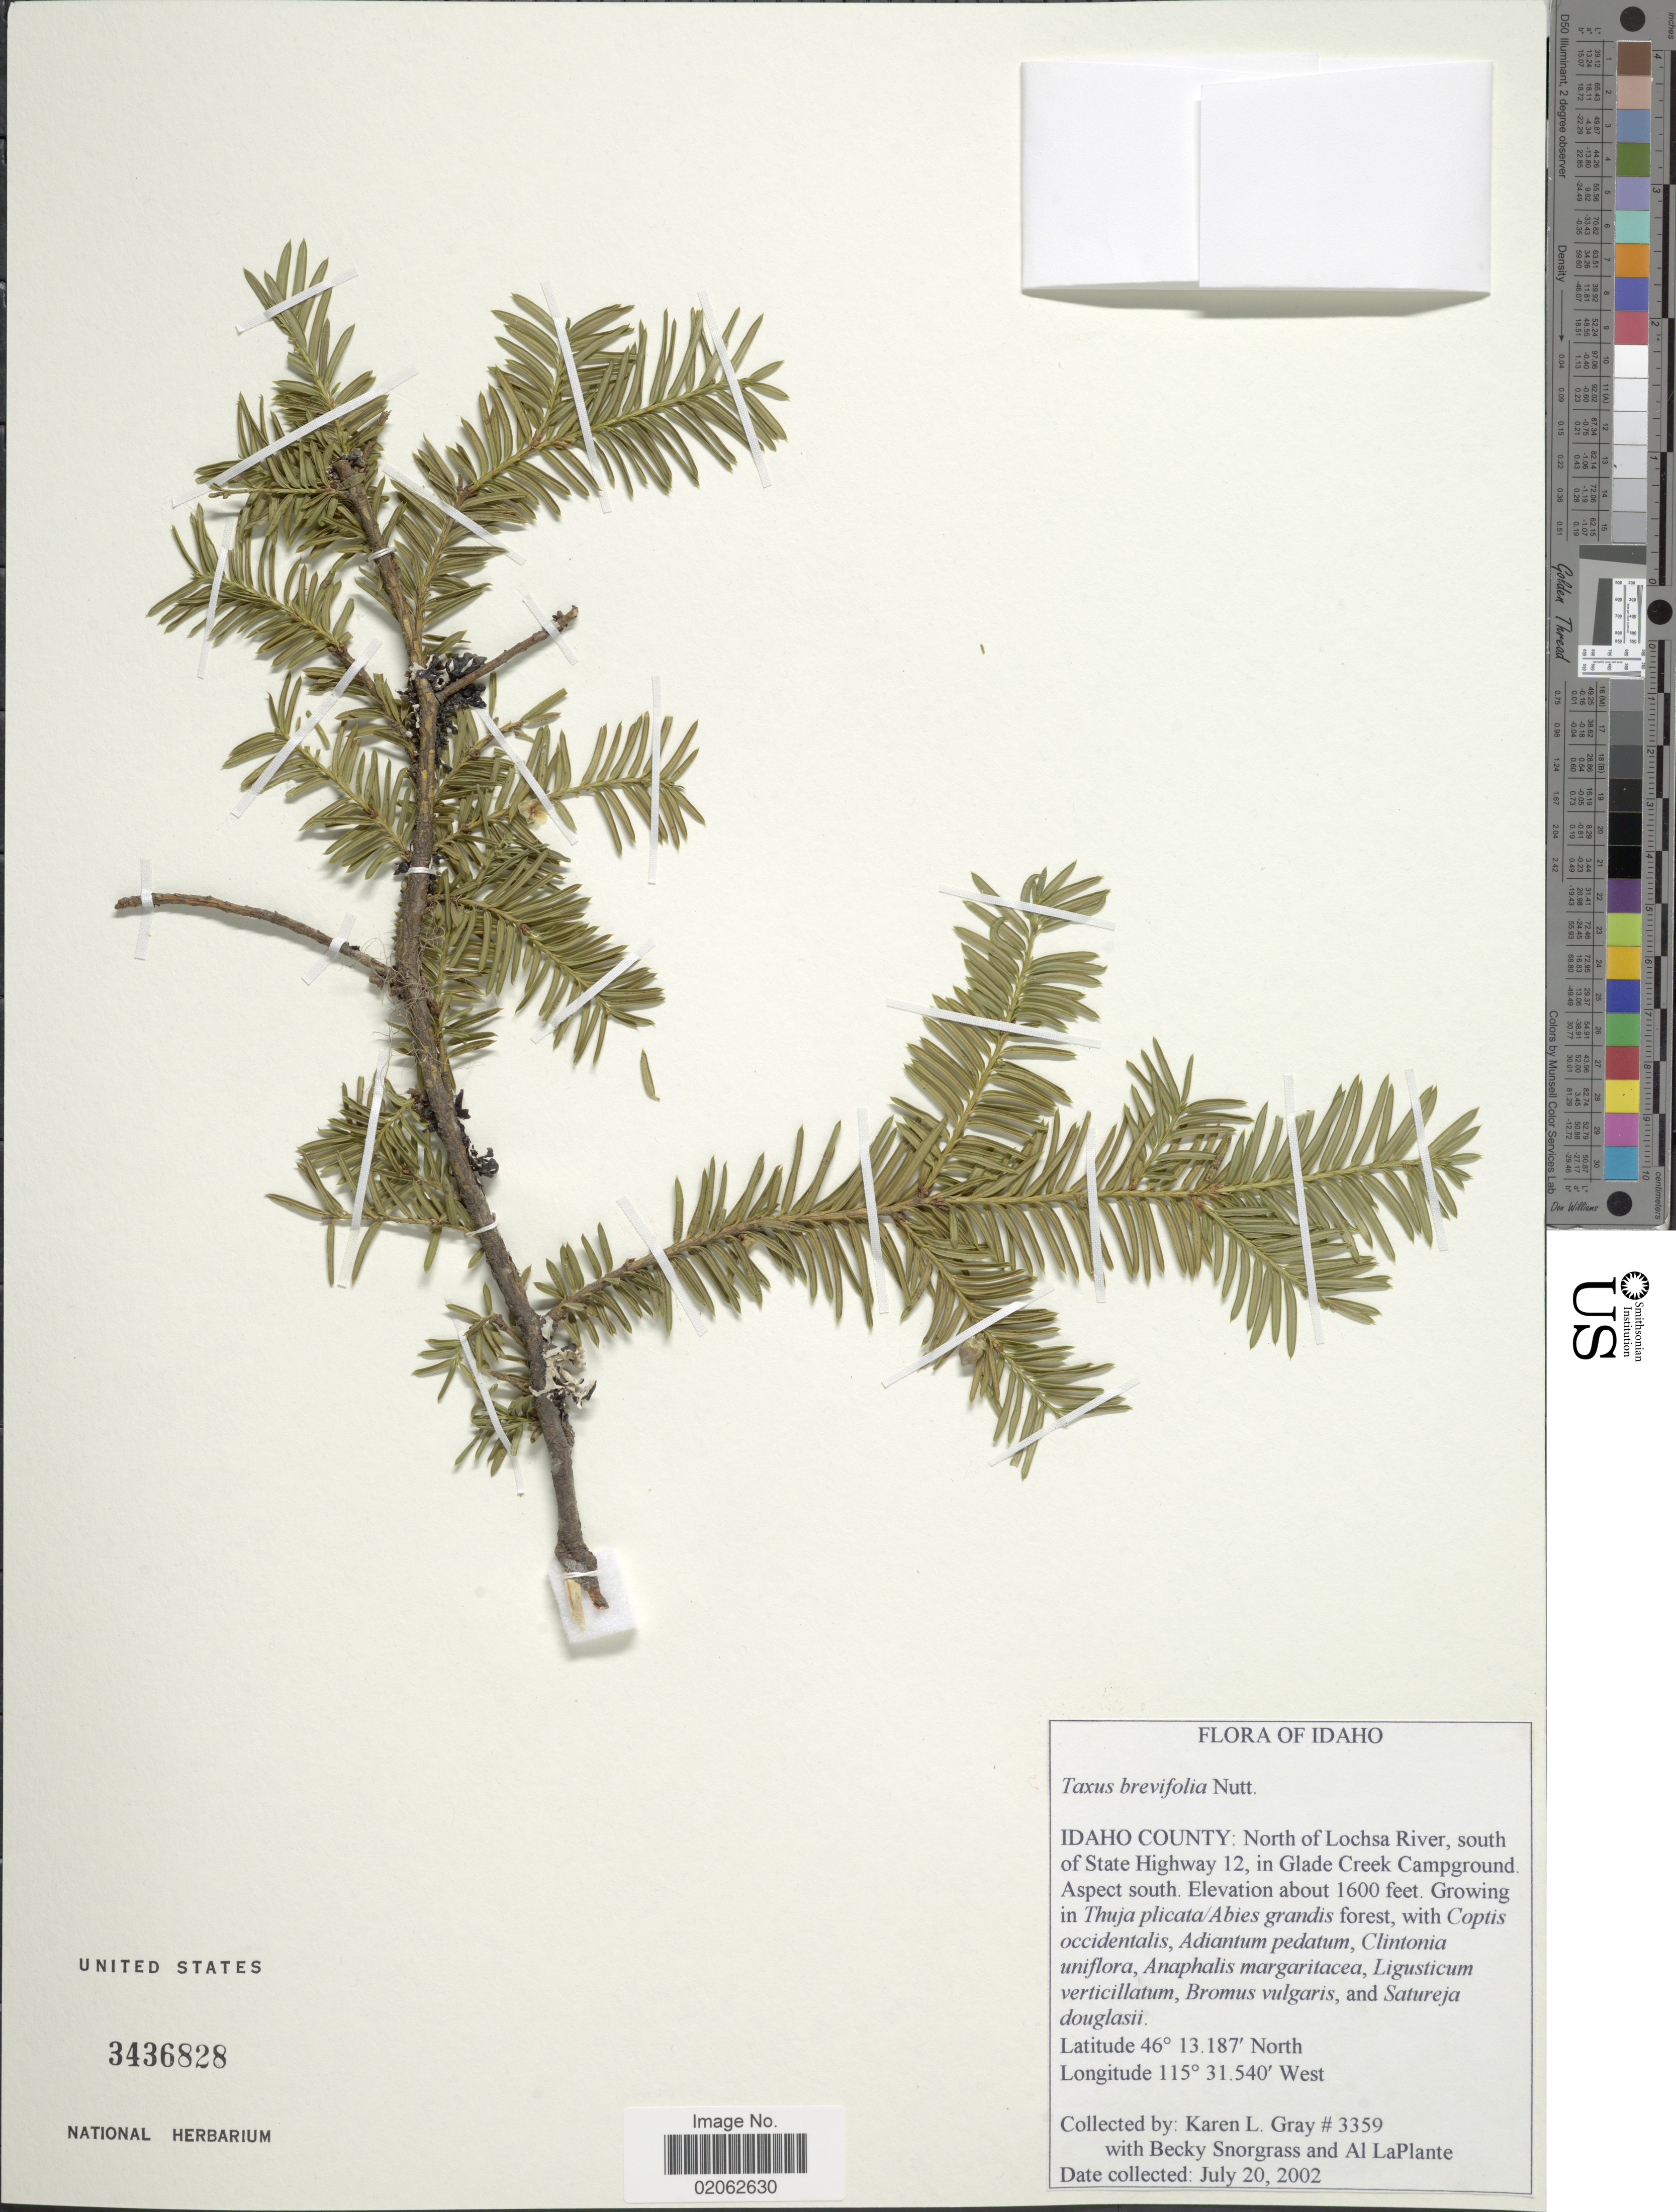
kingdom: Plantae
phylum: Tracheophyta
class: Pinopsida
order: Pinales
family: Taxaceae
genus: Taxus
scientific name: Taxus brevifolia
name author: Nutt.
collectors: K. L. Gray, B. Snorgrass & A. LaPlante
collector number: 3359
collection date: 2002-07-20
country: United States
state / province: Idaho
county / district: Idaho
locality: North of Lochsa River, south of State Highway 12, in Glade Creek Campground, Aspect south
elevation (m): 488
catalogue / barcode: US 3436828